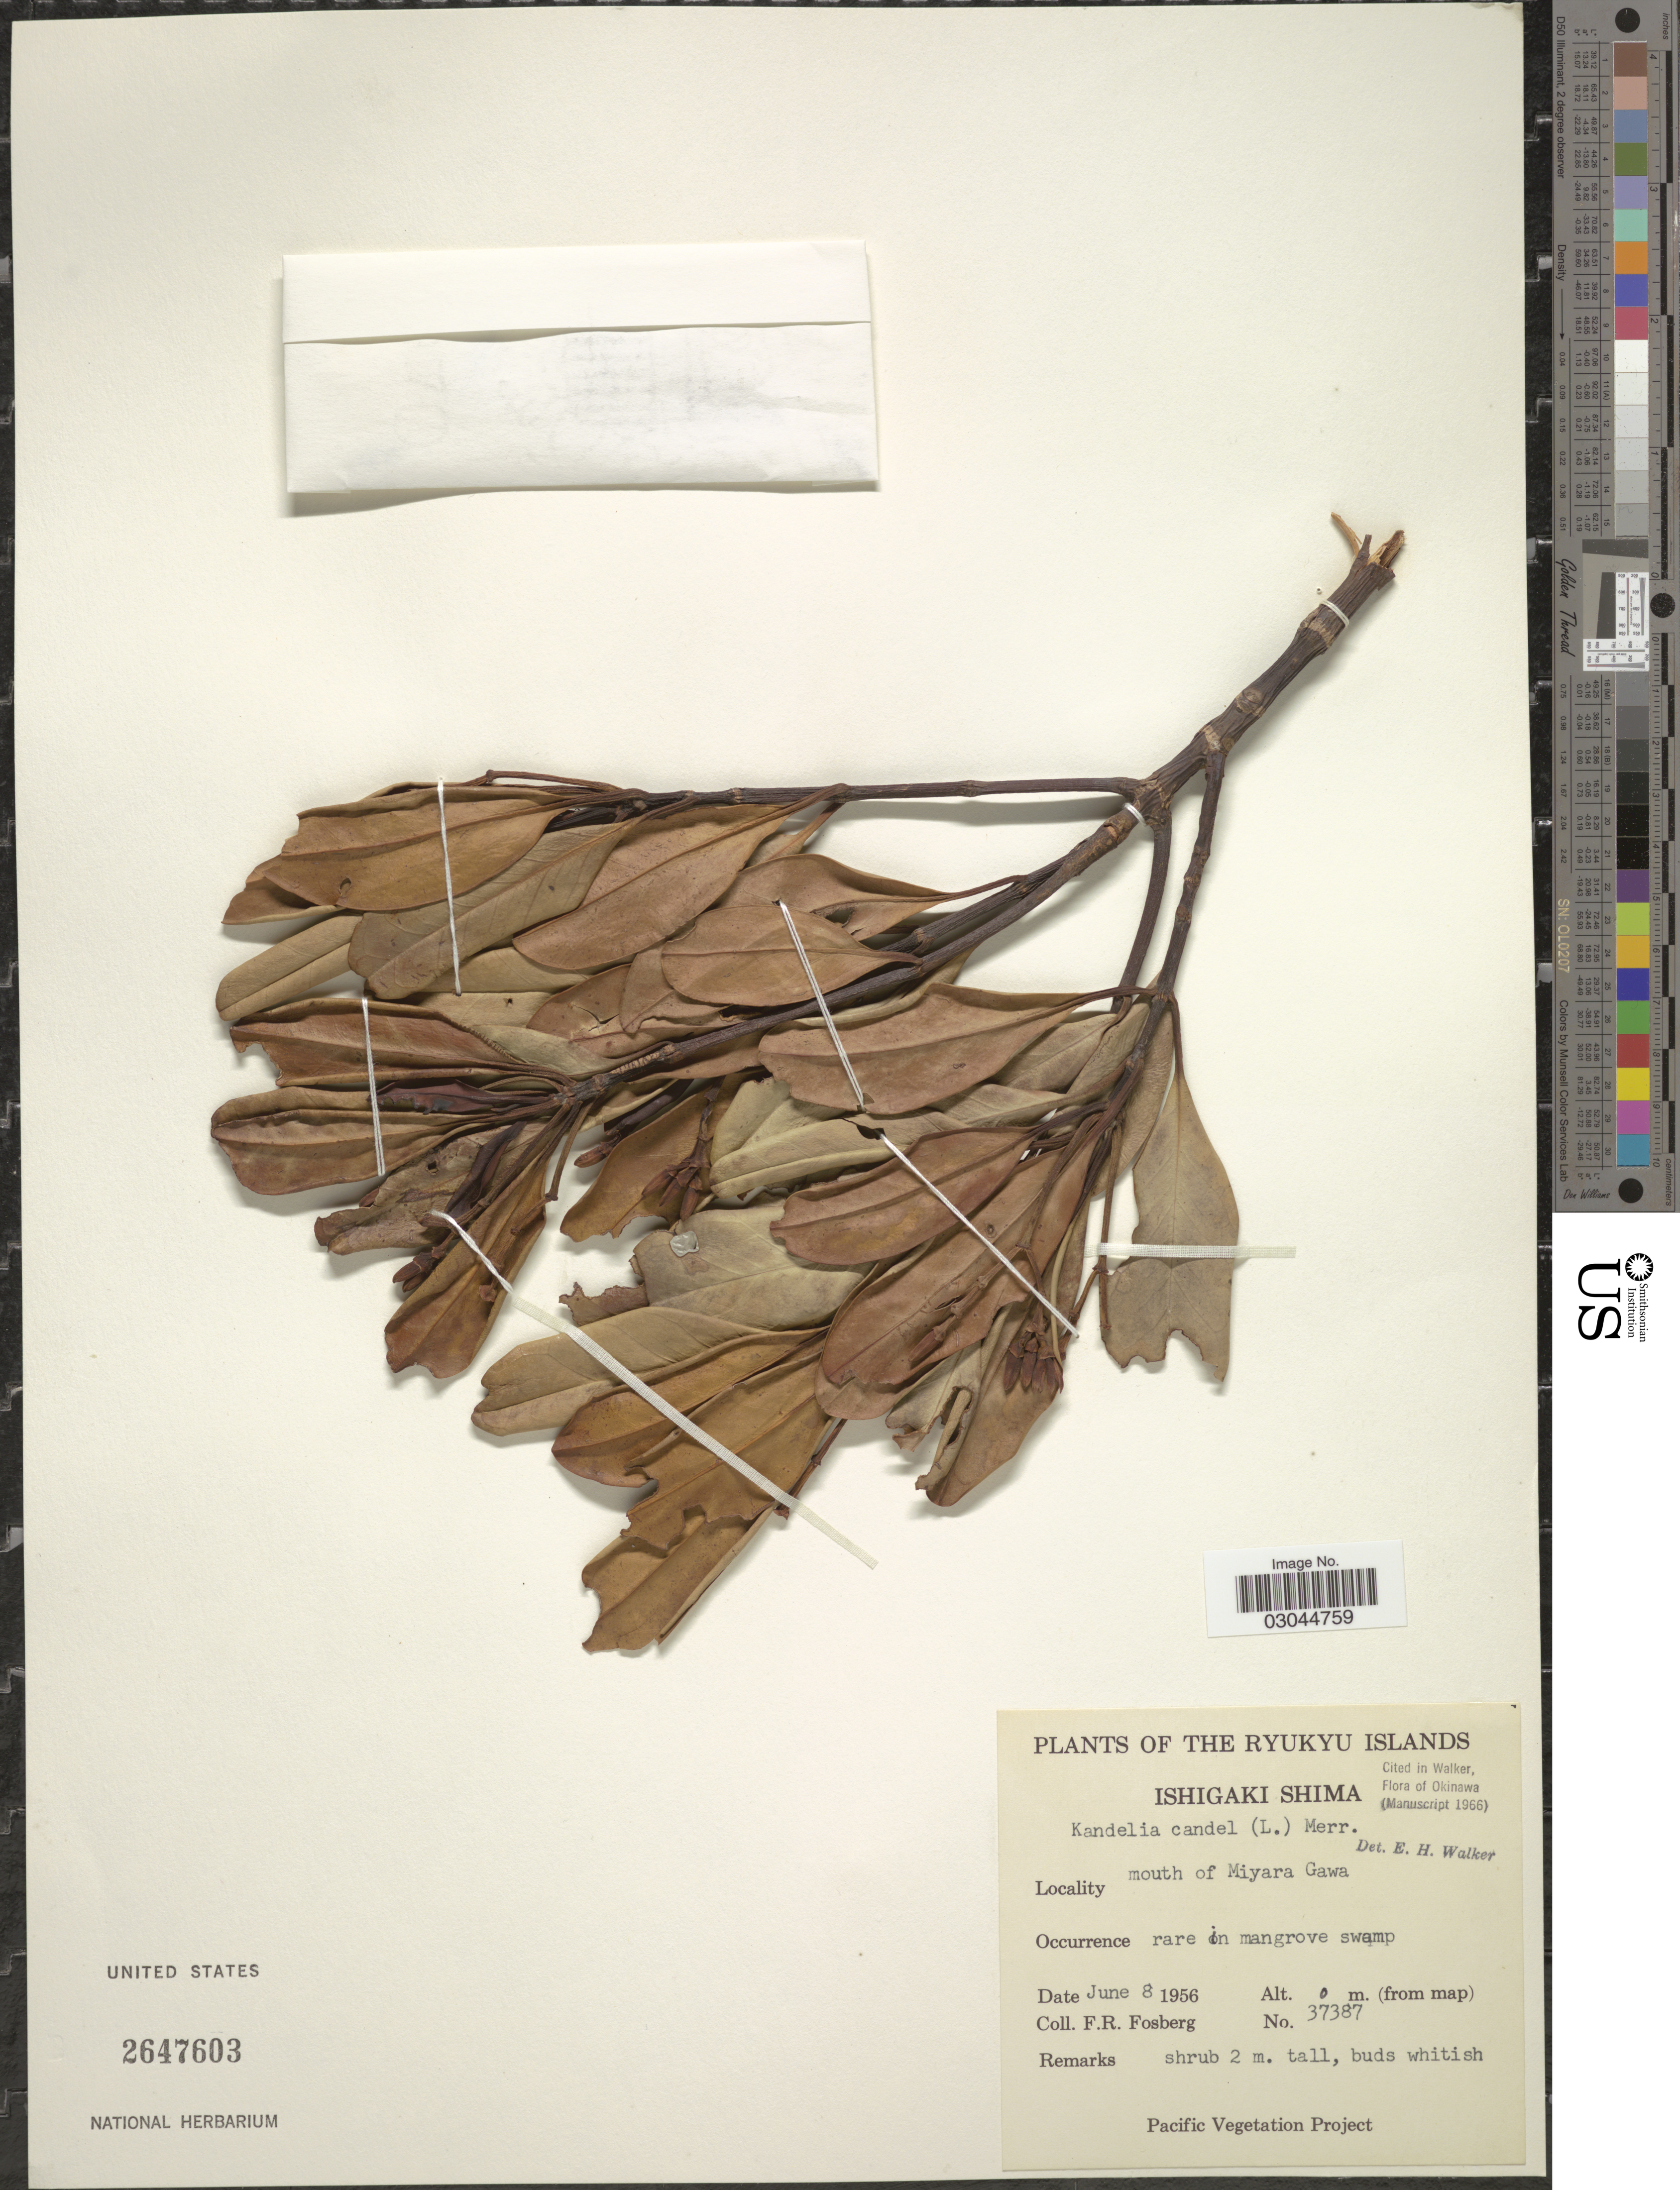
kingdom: Plantae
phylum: Tracheophyta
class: Magnoliopsida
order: Malpighiales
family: Rhizophoraceae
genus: Kandelia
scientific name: Kandelia obovata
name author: Sheue et al.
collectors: F. R. Fosberg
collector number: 37387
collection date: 1956-06-08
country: Japan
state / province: Okinawa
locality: The Ryukyu Islands. Ishigaki Shima, mouth of Miyara Gawa.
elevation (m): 0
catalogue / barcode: US 2647603